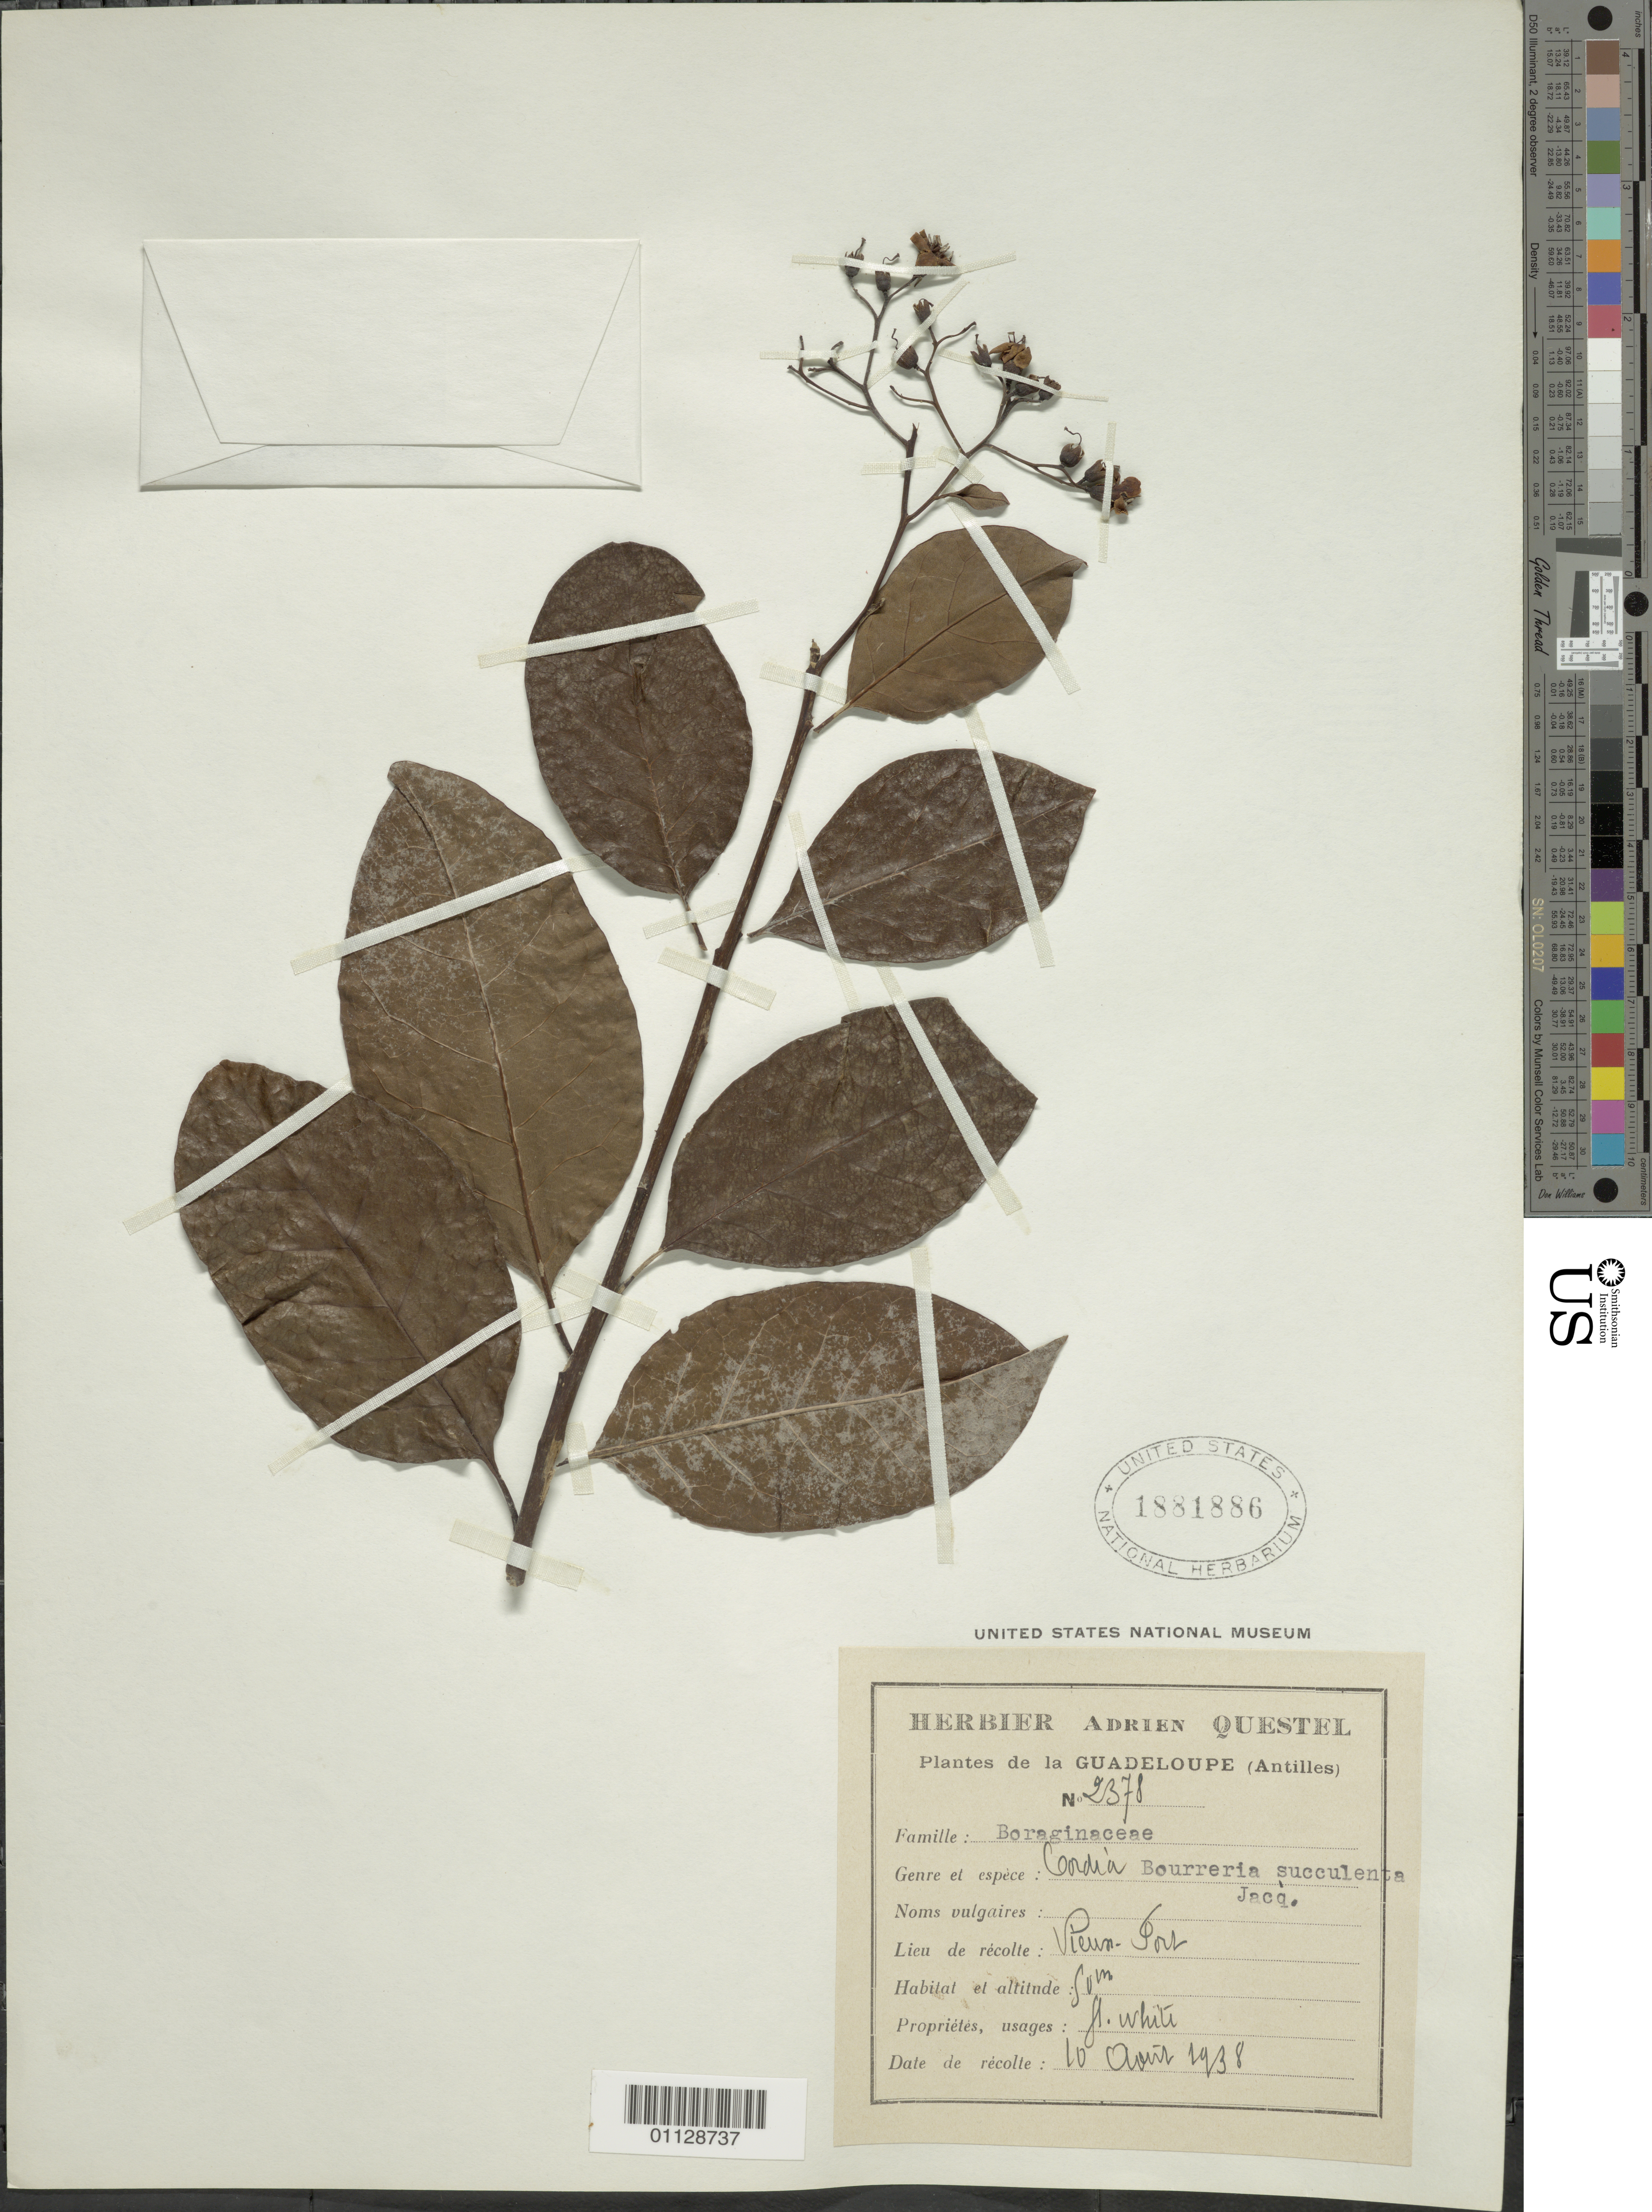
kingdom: Plantae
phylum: Tracheophyta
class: Magnoliopsida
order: Boraginales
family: Ehretiaceae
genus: Bourreria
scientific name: Bourreria succulenta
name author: Jacq.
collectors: A. Questel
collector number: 2378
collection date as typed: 10 Apr 1938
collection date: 1938-04-10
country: Guadeloupe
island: Basse Terre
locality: Vieux-Fort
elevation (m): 50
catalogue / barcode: US 1881886